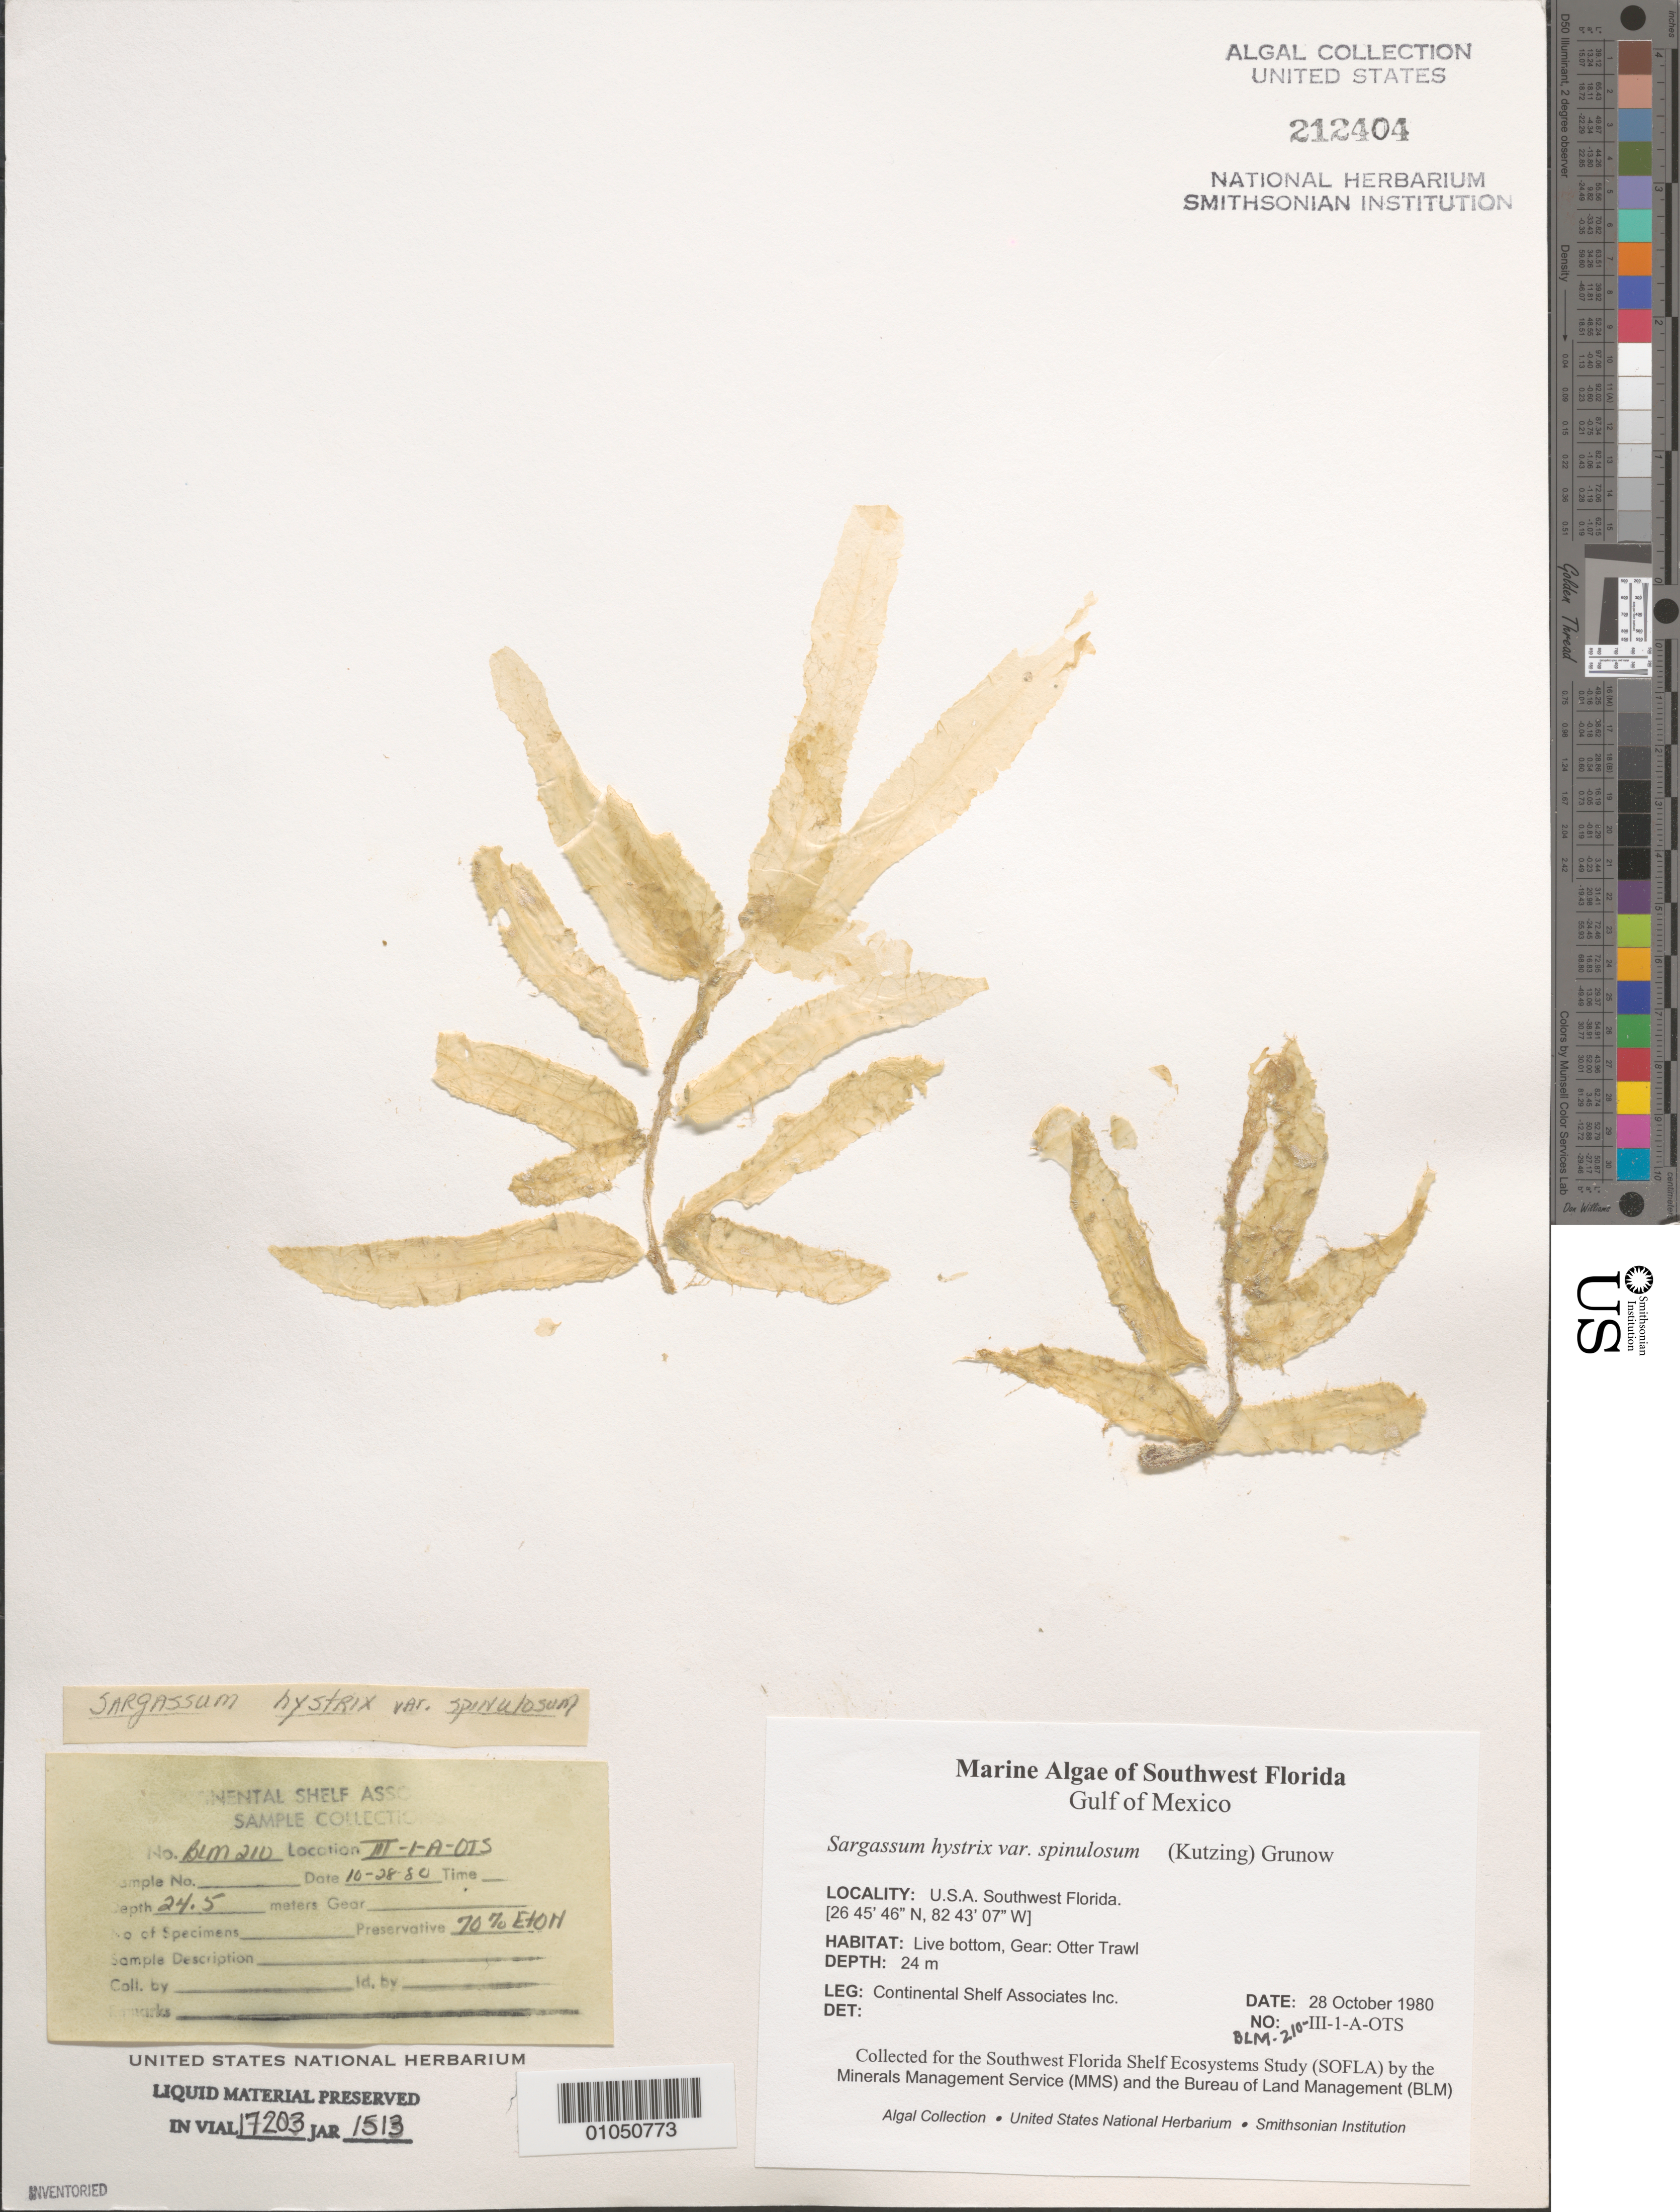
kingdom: Chromista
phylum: Ochrophyta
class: Phaeophyceae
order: Fucales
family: Sargassaceae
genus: Sargassum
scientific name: Sargassum hystrix var. spinulosum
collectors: Continental Shelf Associates Inc.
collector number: BLM-210-III-1-A-OTS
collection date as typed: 28 Oct 1980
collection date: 1980-10-28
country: United States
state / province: Florida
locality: Gulf of Mexico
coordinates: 26 45'46"N, 82 43'07"W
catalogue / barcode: US 212404